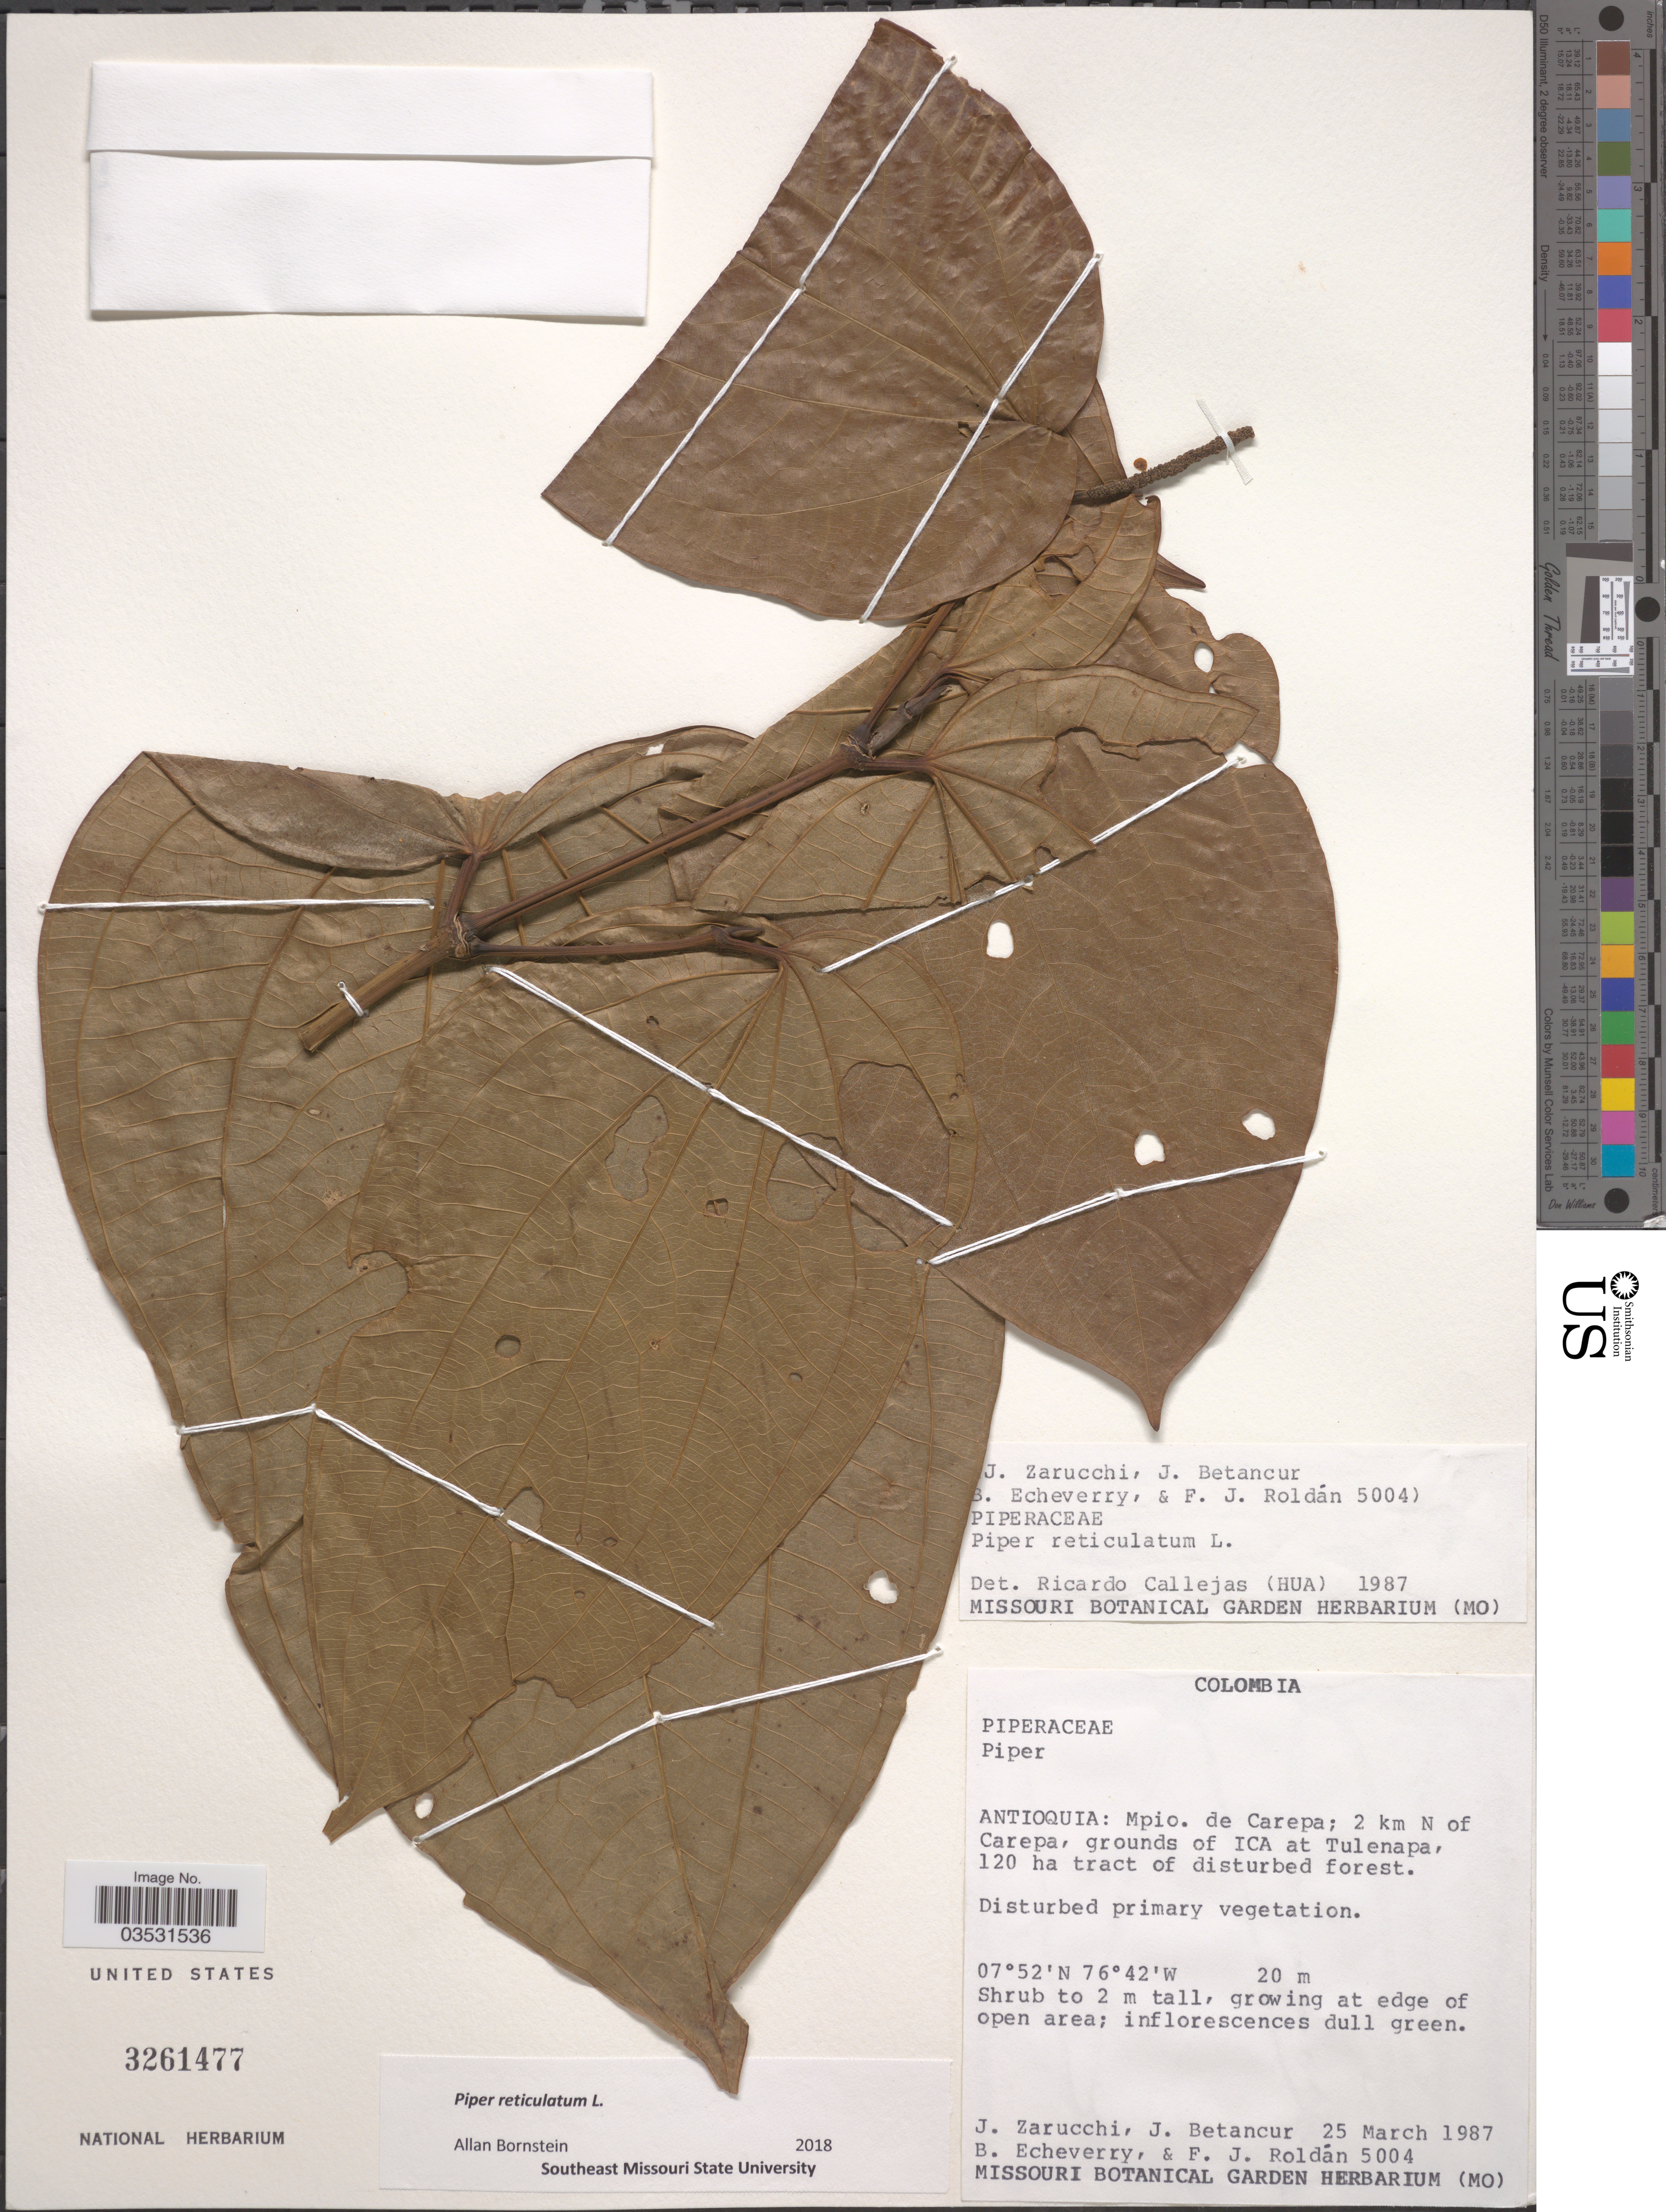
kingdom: Plantae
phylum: Tracheophyta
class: Magnoliopsida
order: Piperales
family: Piperaceae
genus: Piper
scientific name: Piper reticulatum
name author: L.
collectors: J. L. Zarucchi, J. Betancur, B. Echeverry & F. J. Roldán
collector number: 5004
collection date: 1987-03-25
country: Colombia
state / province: Antioquia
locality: Mpio. de Carepa; 2 km N of Carepa, grounds of ICA at Tulenapa, 120 ha tract of disturbed forest.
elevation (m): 20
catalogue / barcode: US 3261477